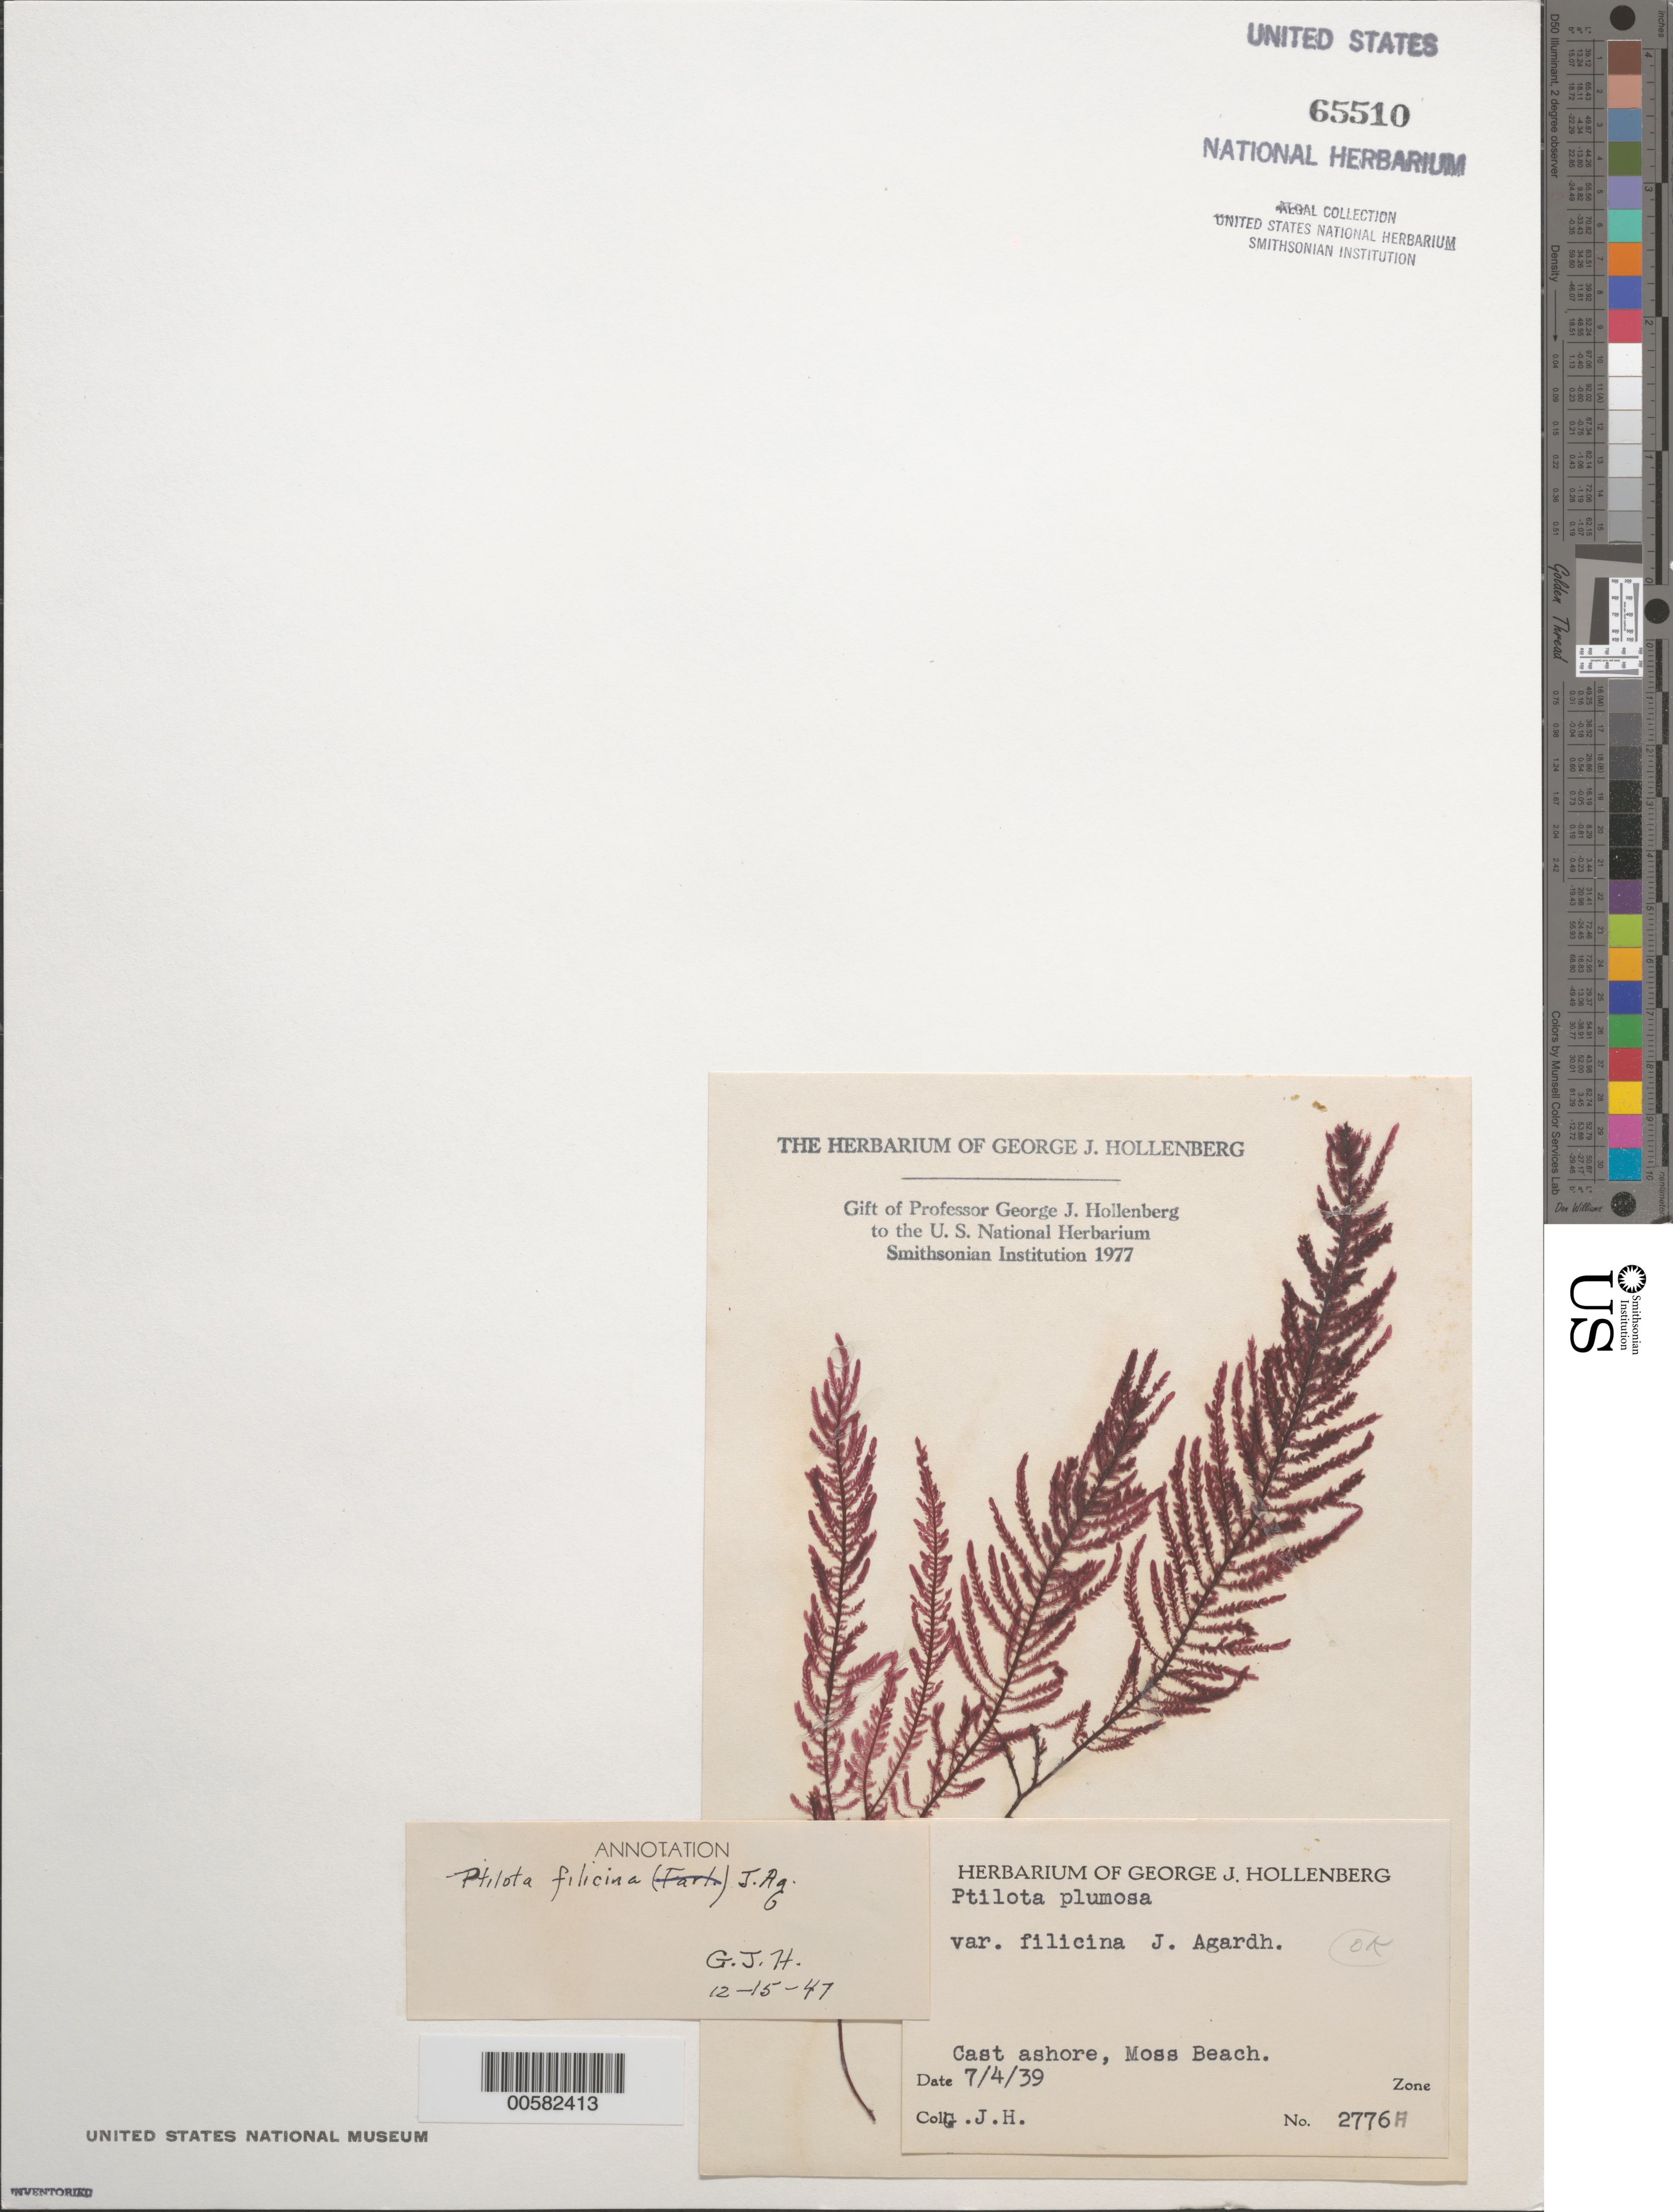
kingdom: Plantae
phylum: Rhodophyta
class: Florideophyceae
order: Ceramiales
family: Wrangeliaceae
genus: Ptilota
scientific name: Ptilota filicina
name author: J. Agardh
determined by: Hollenberg, George J.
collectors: G. Hollenberg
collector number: GJH 2776a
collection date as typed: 04 Jul 1939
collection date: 1939-07-04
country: United States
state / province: California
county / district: Monterey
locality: Moss Beach, Pacific Grove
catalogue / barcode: US 65510